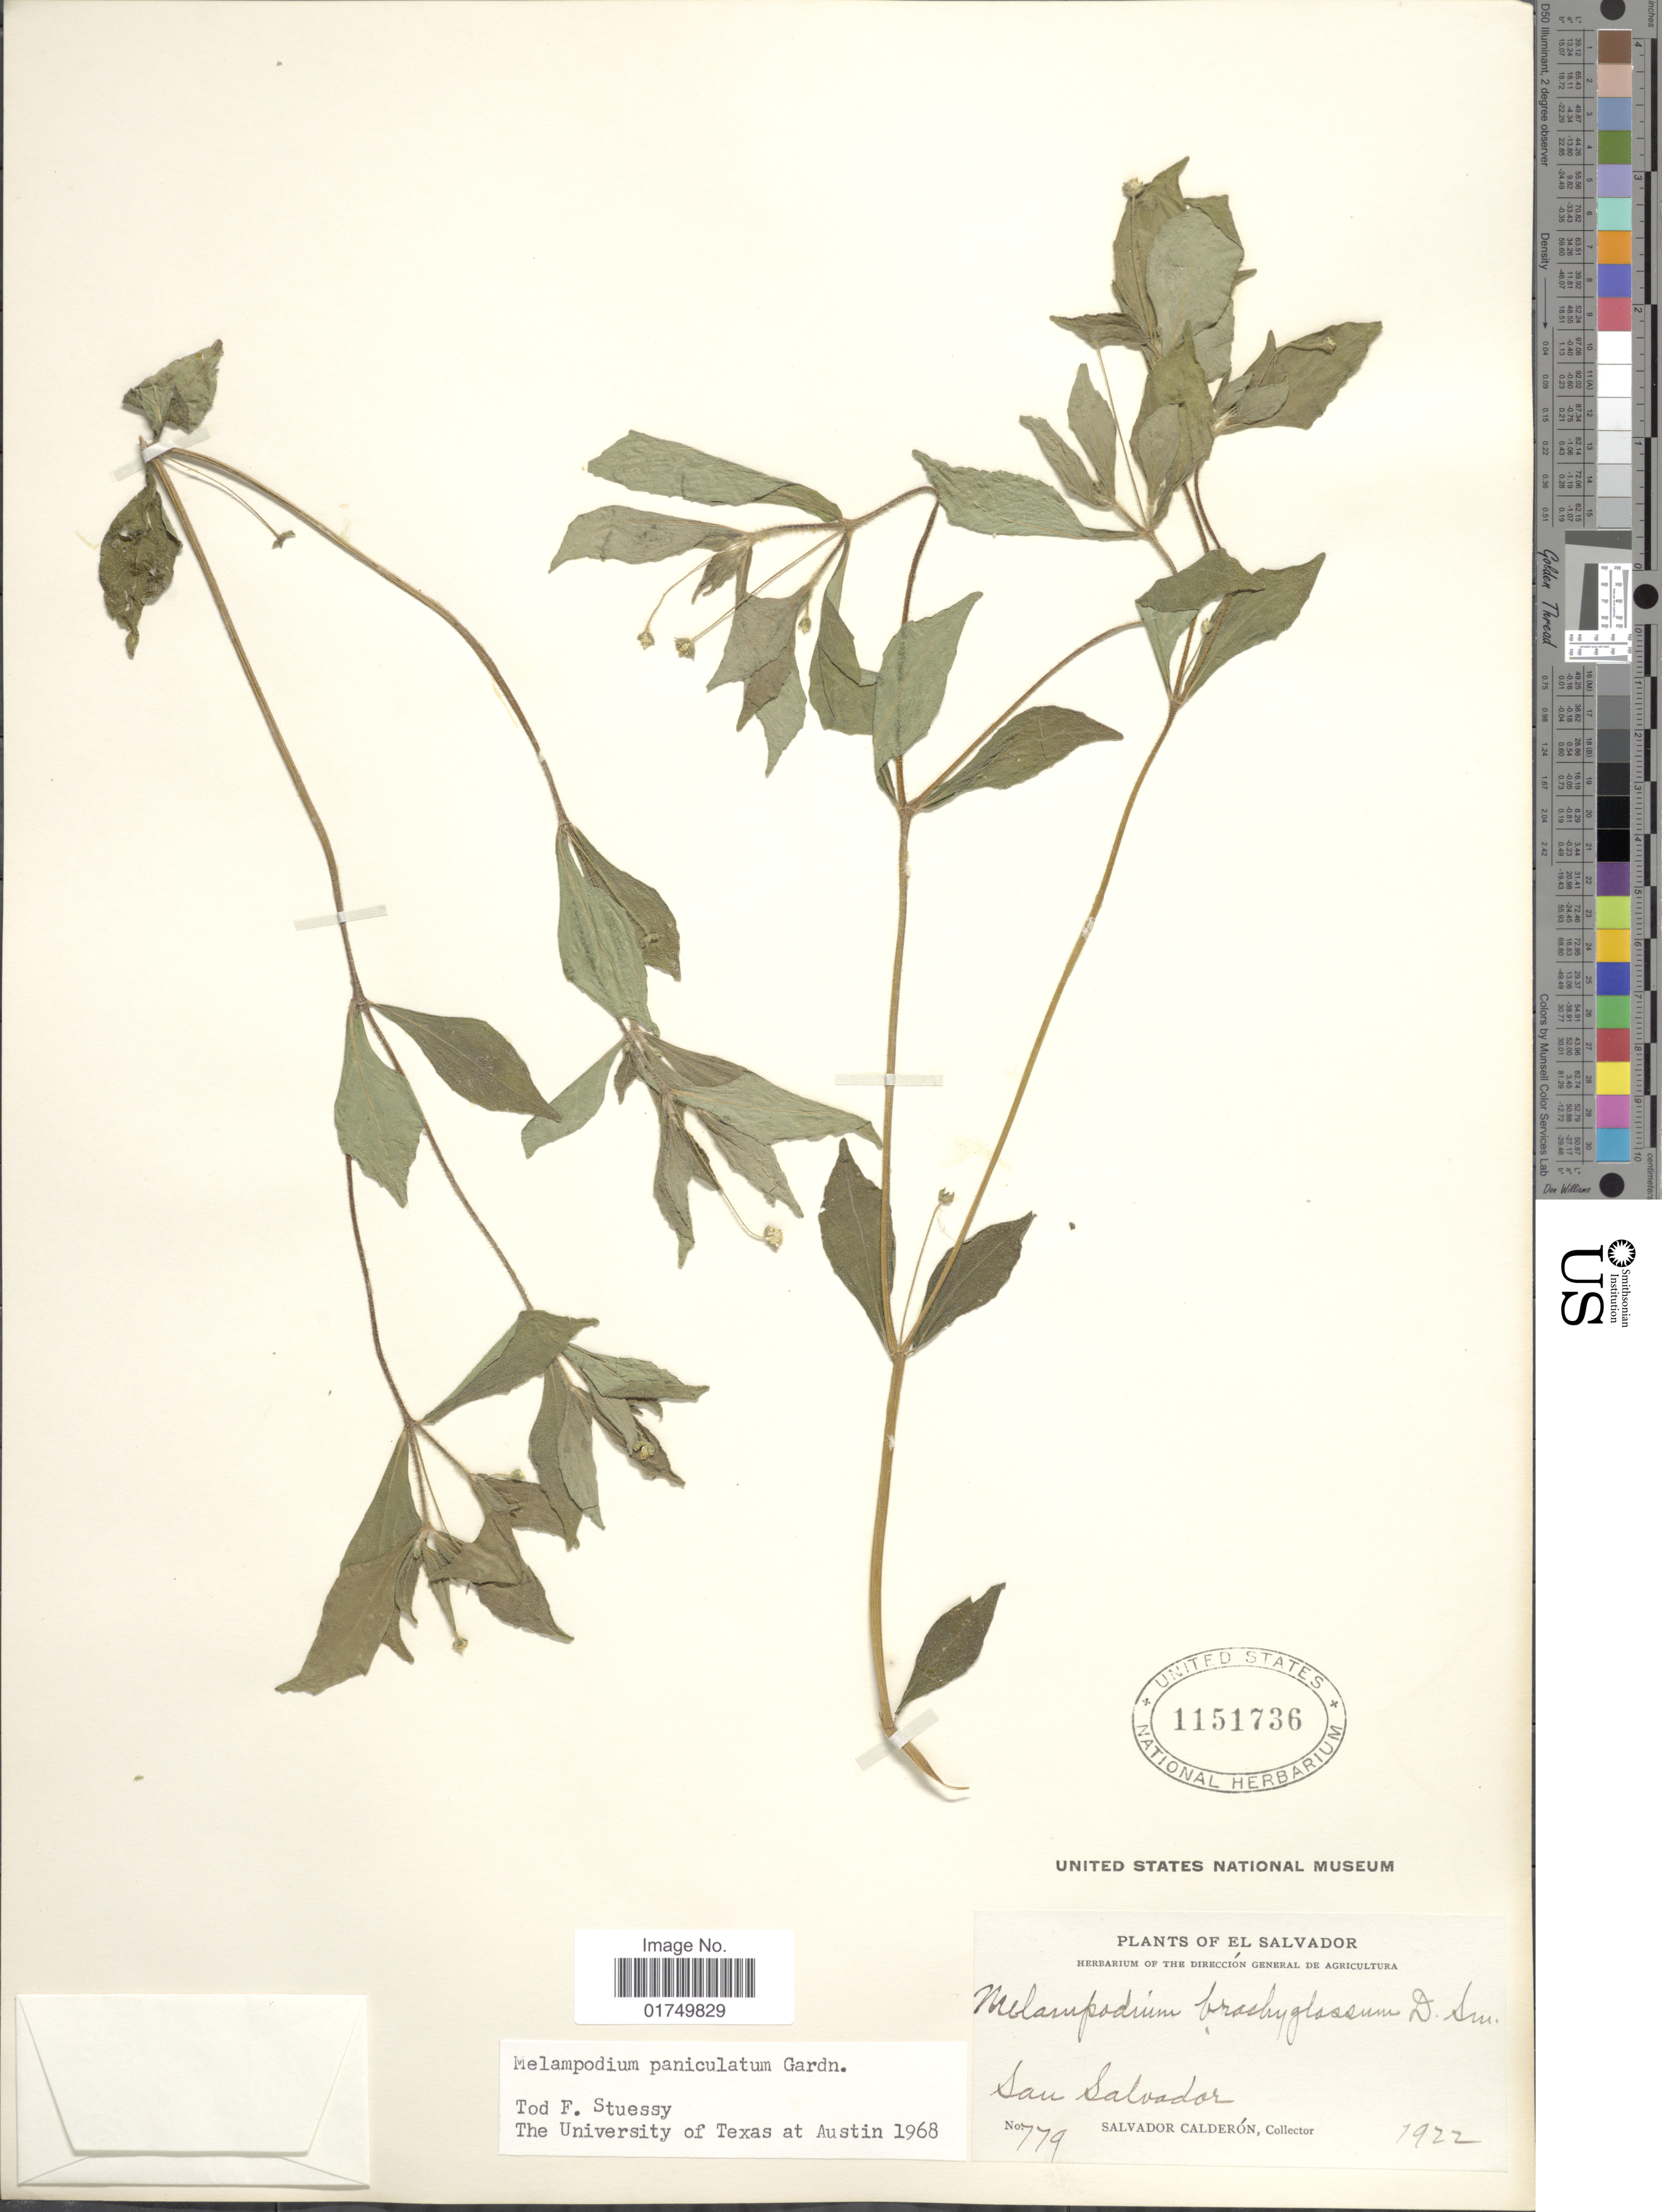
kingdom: Plantae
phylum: Tracheophyta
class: Magnoliopsida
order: Asterales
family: Asteraceae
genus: Melampodium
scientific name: Melampodium paniculatum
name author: Gardner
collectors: S. Calderón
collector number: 779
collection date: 1922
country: El Salvador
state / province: San Salvador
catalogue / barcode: US 1151736